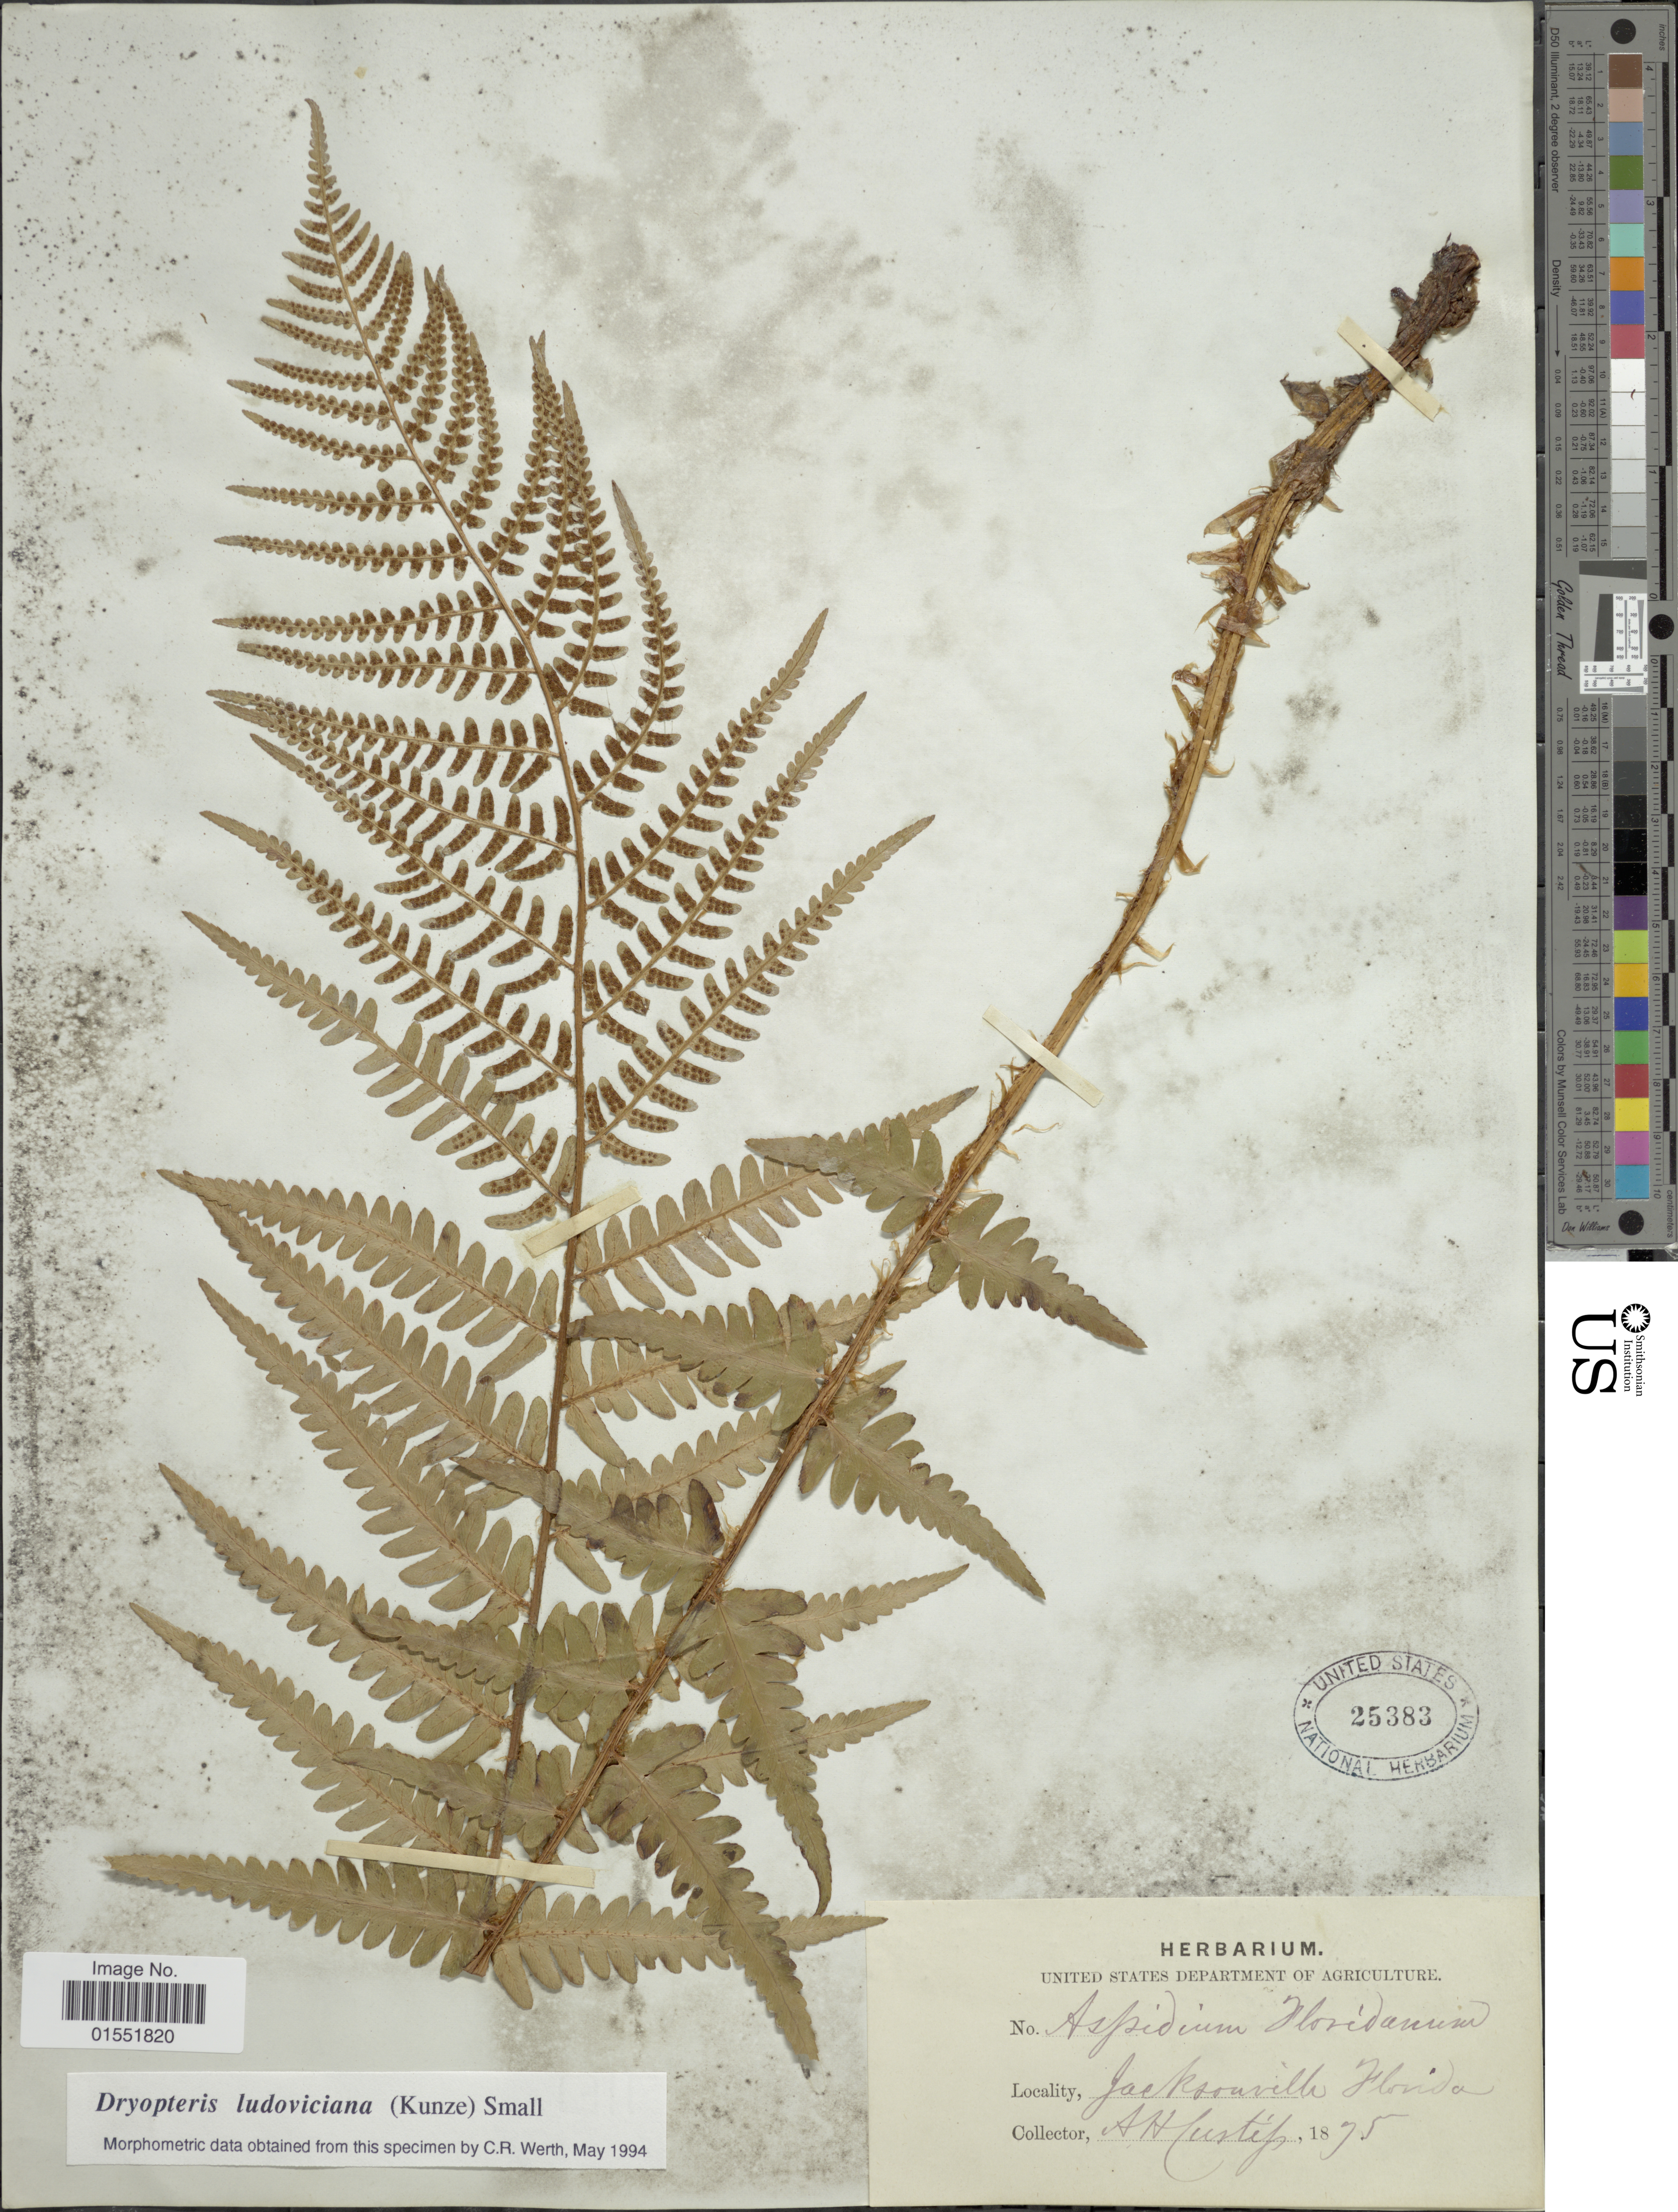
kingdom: Plantae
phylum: Tracheophyta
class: Polypodiopsida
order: Polypodiales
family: Dryopteridaceae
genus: Dryopteris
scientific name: Dryopteris ludoviciana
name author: (Kunze) Small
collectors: A. Curtis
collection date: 1875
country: United States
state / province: Florida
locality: Jacksonville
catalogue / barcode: US 25383